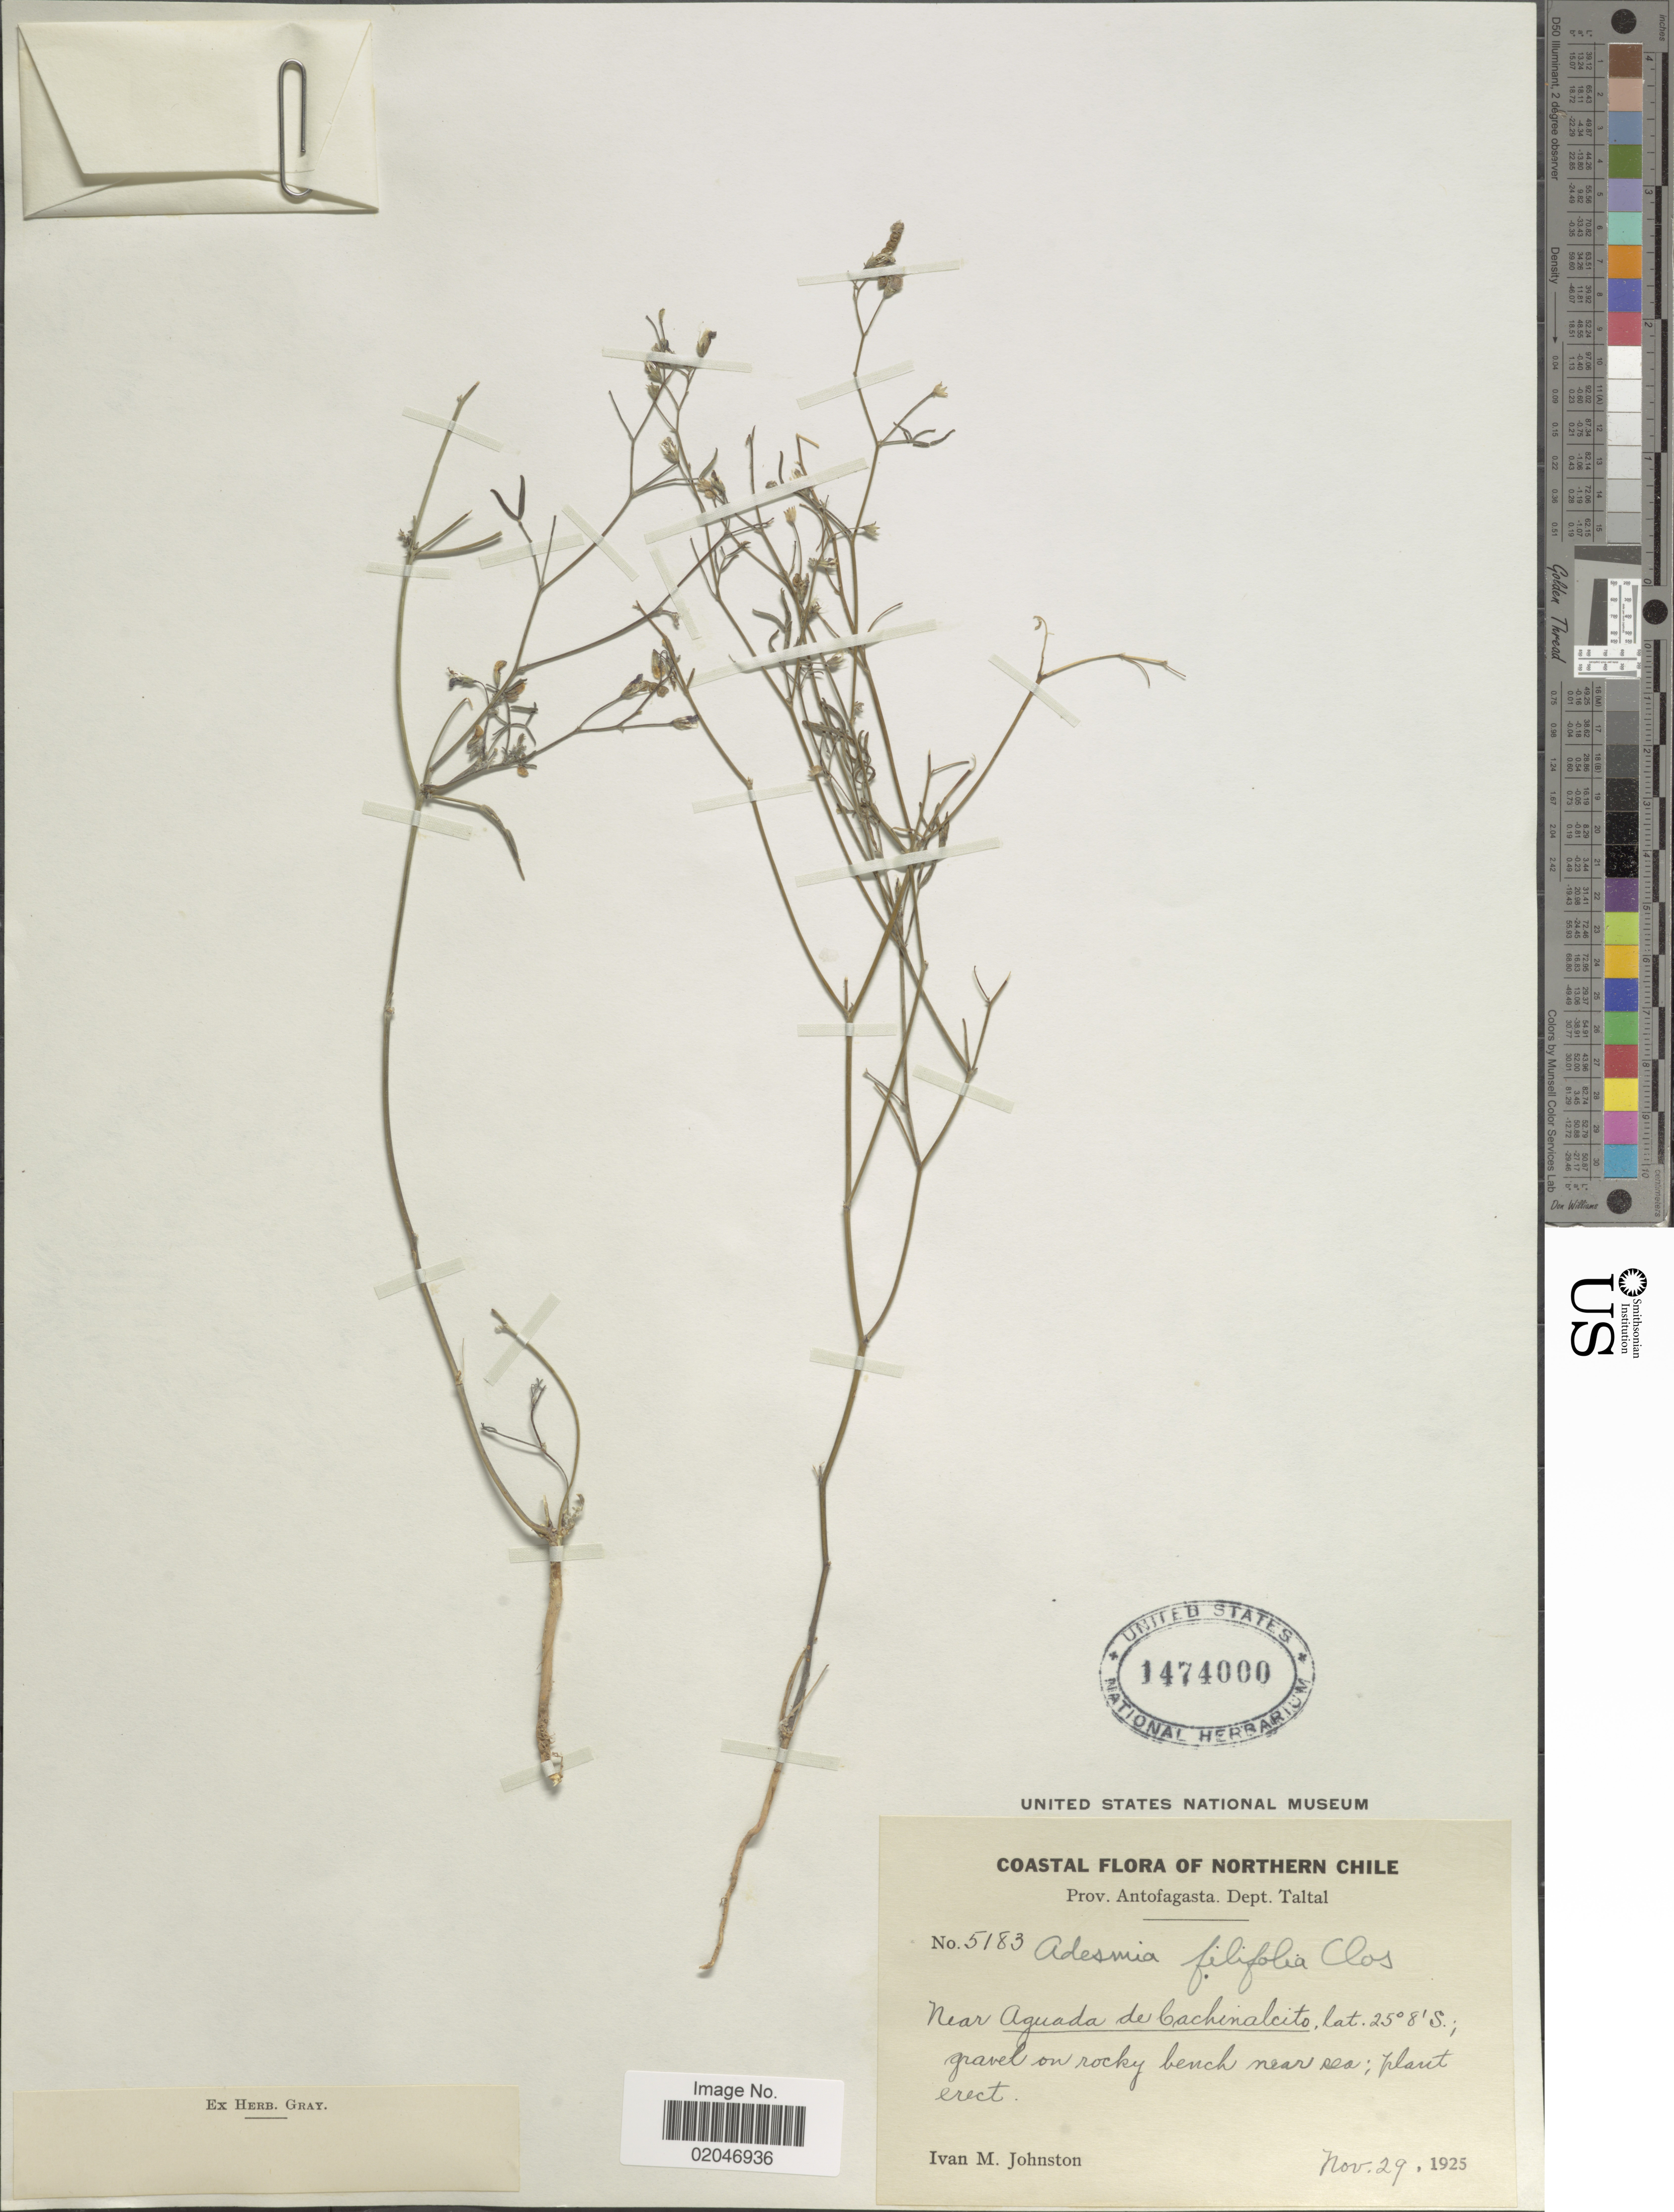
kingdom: Plantae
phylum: Tracheophyta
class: Magnoliopsida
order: Fabales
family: Fabaceae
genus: Adesmia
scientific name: Adesmia filifolia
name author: Clos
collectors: I.M. Johnston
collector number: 5183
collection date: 1925-11-29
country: Chile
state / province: Antofagasta (II)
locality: Dept. Taltal, Near Aguada de Cachinalcito, Northern Chile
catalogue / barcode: US 1474000